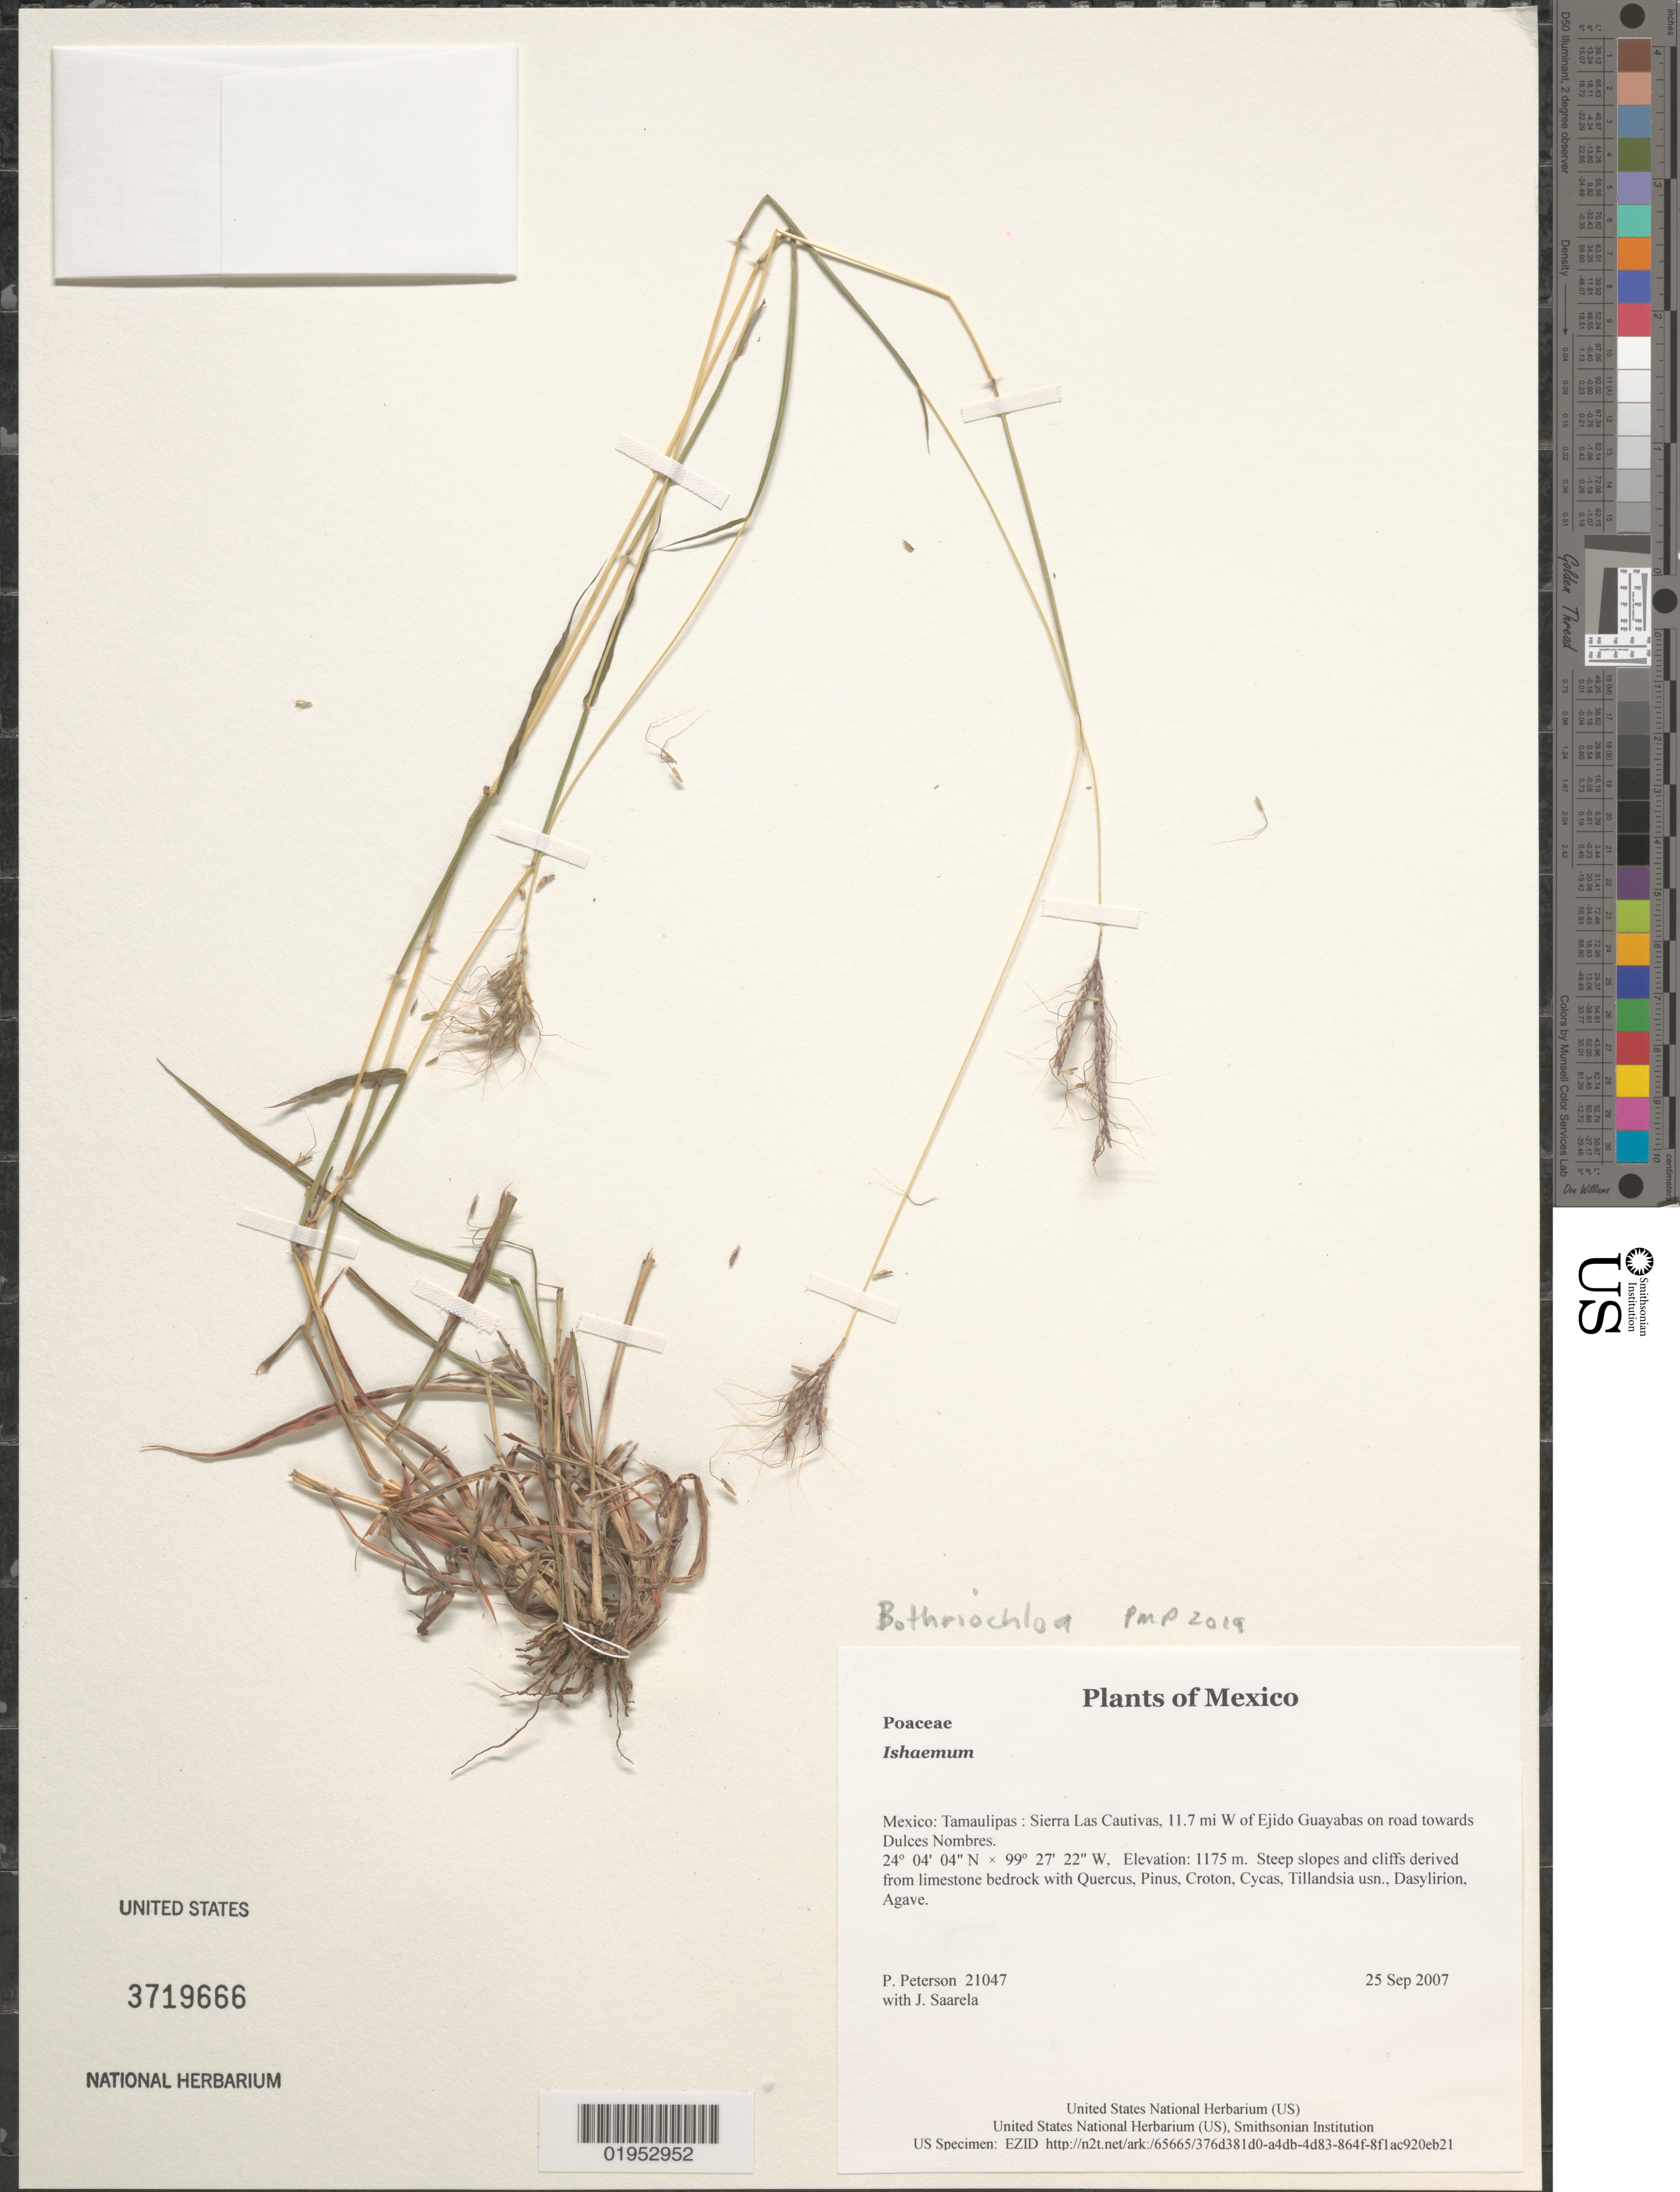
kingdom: Plantae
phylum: Tracheophyta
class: Liliopsida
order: Poales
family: Poaceae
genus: Ischaemum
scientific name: Ischaemum sp.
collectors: P. M. Peterson & J. Saarela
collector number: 21047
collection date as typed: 25 Sep 2007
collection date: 2007-09-25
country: Mexico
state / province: Tamaulipas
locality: Sierra Las Cautivas, 11.7 mi W of Ejido Guayabas on road towards Dulces Nombres.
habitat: Steep slopes and cliffs derived from limestone bedrock with Quercus, Pinus, Croton, Cycas, Tillandsia usn., Dasylirion, Agave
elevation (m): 1175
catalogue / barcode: US 3719666